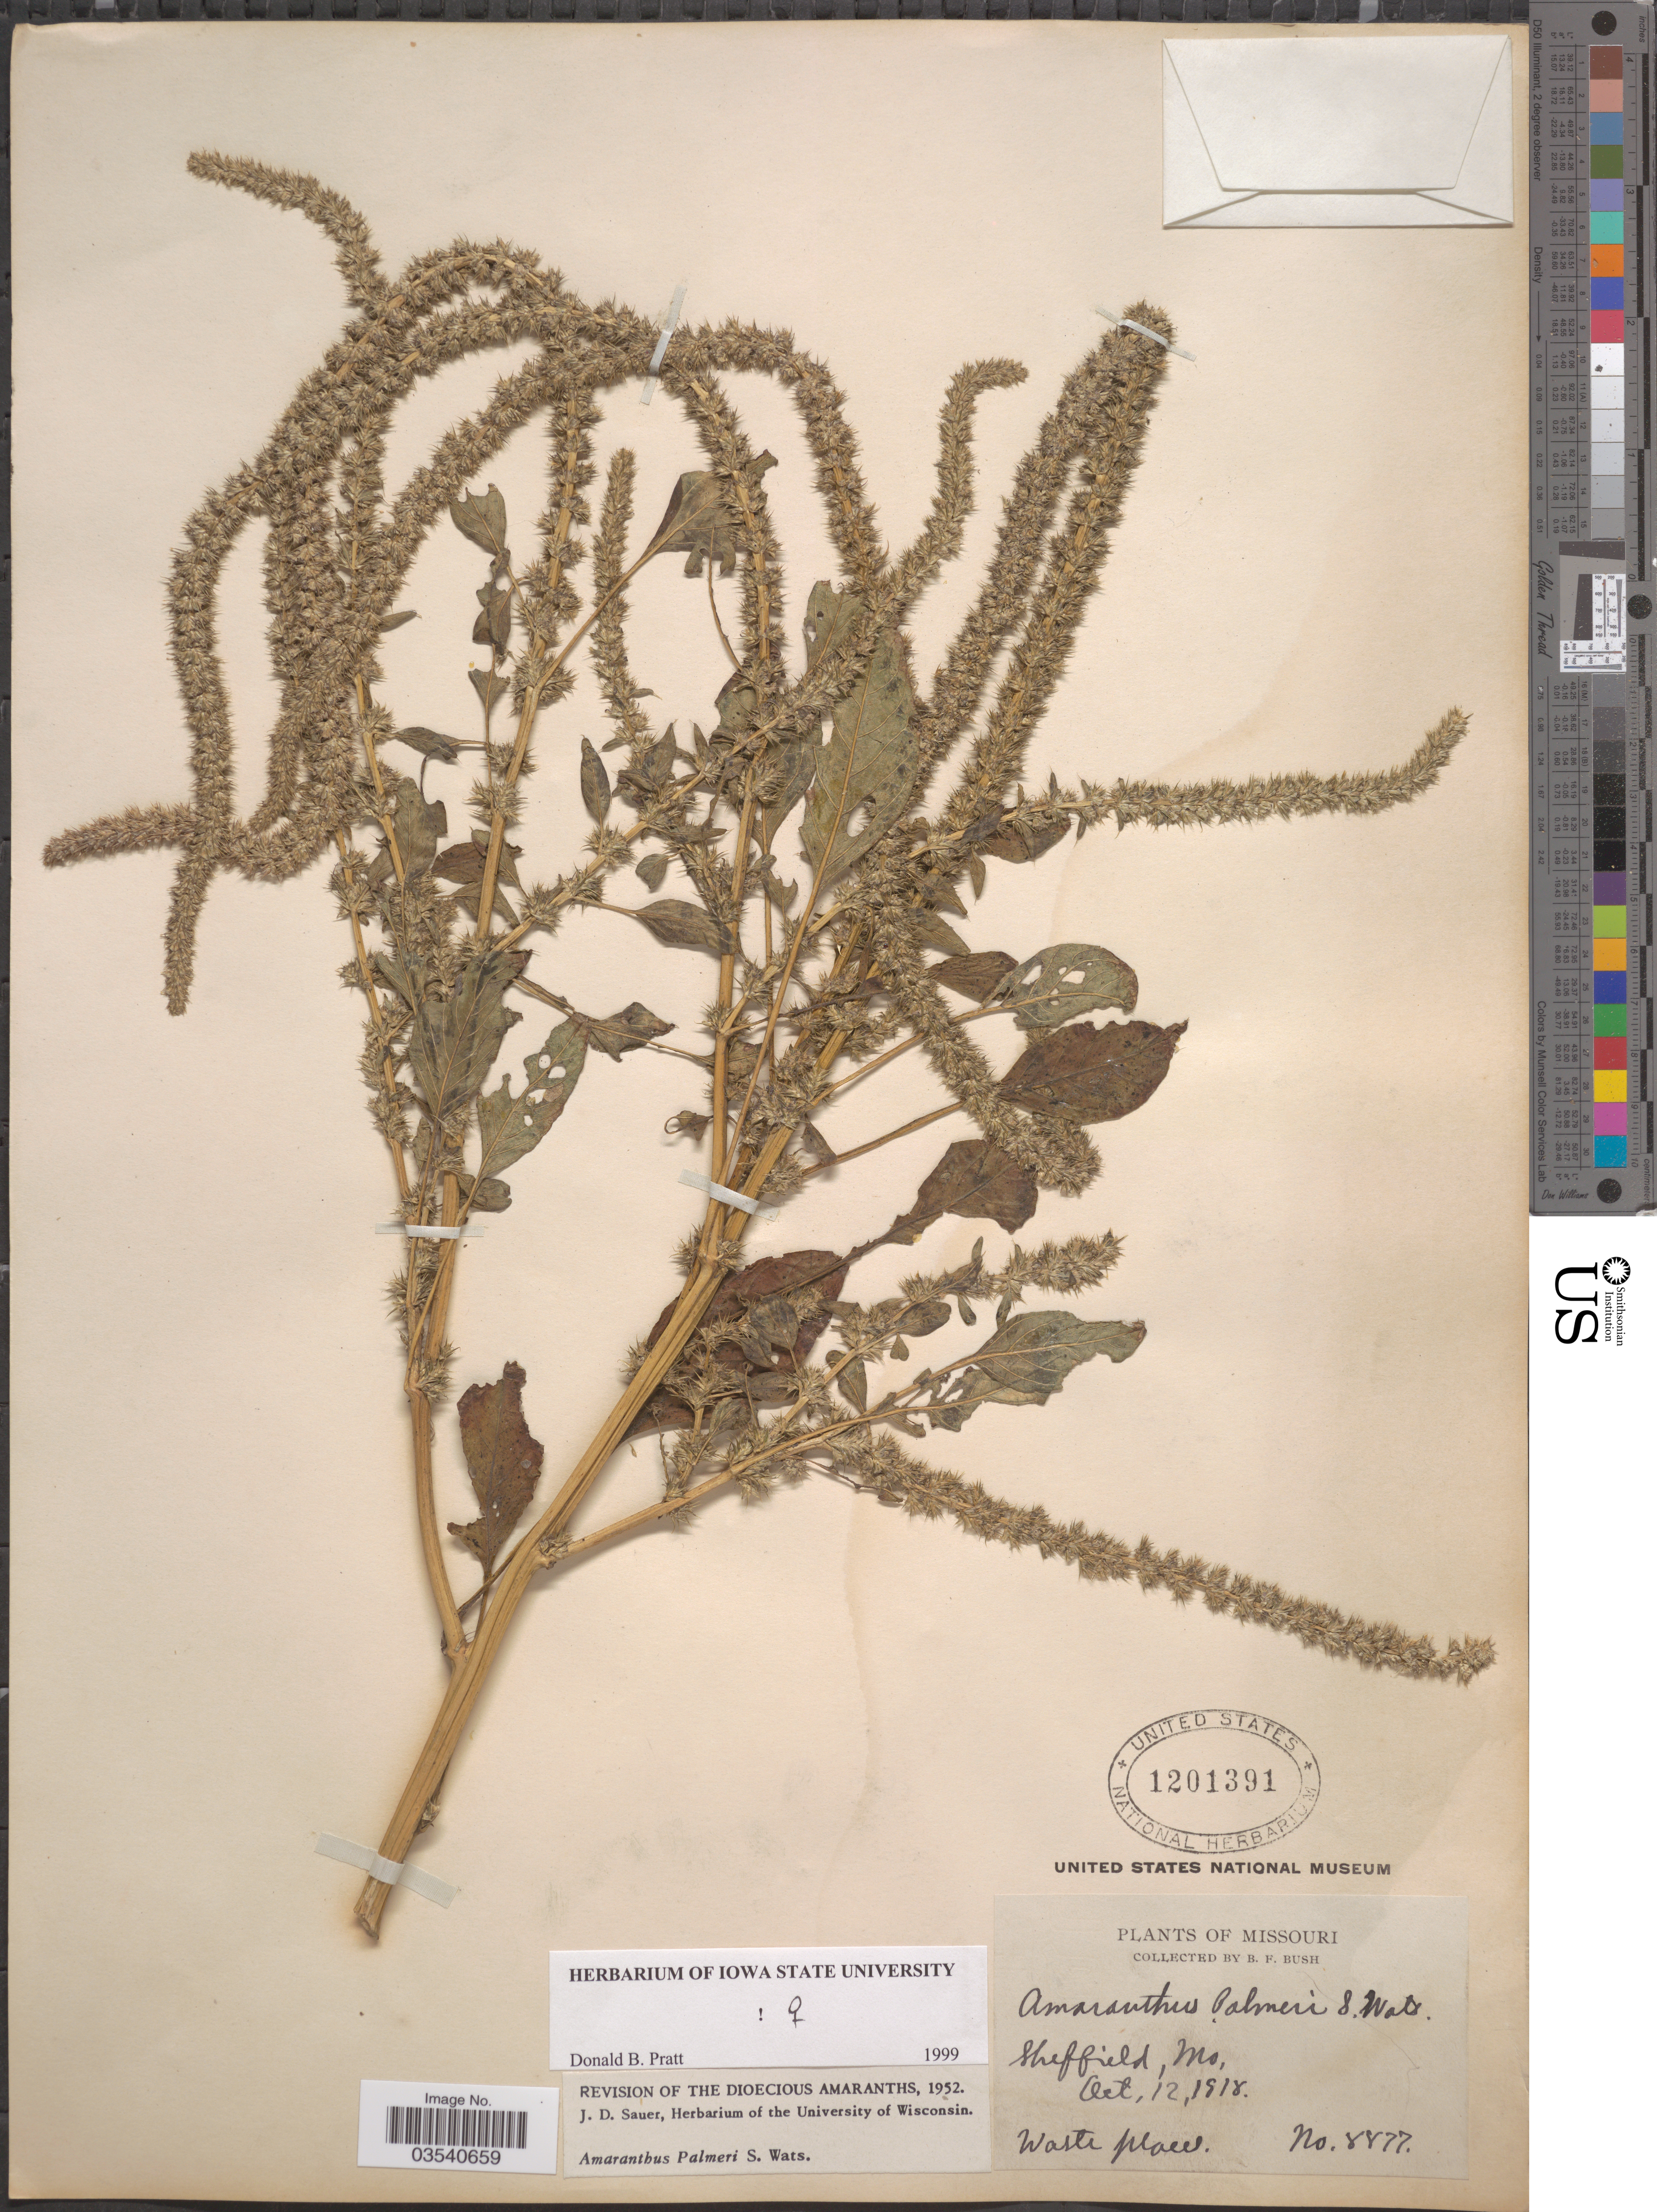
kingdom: Plantae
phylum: Tracheophyta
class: Magnoliopsida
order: Caryophyllales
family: Amaranthaceae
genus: Amaranthus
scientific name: Amaranthus palmeri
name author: S. Watson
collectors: B. F. Bush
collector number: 8877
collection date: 1918-10-12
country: United States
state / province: Missouri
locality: Sheffield.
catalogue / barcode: US 1201391